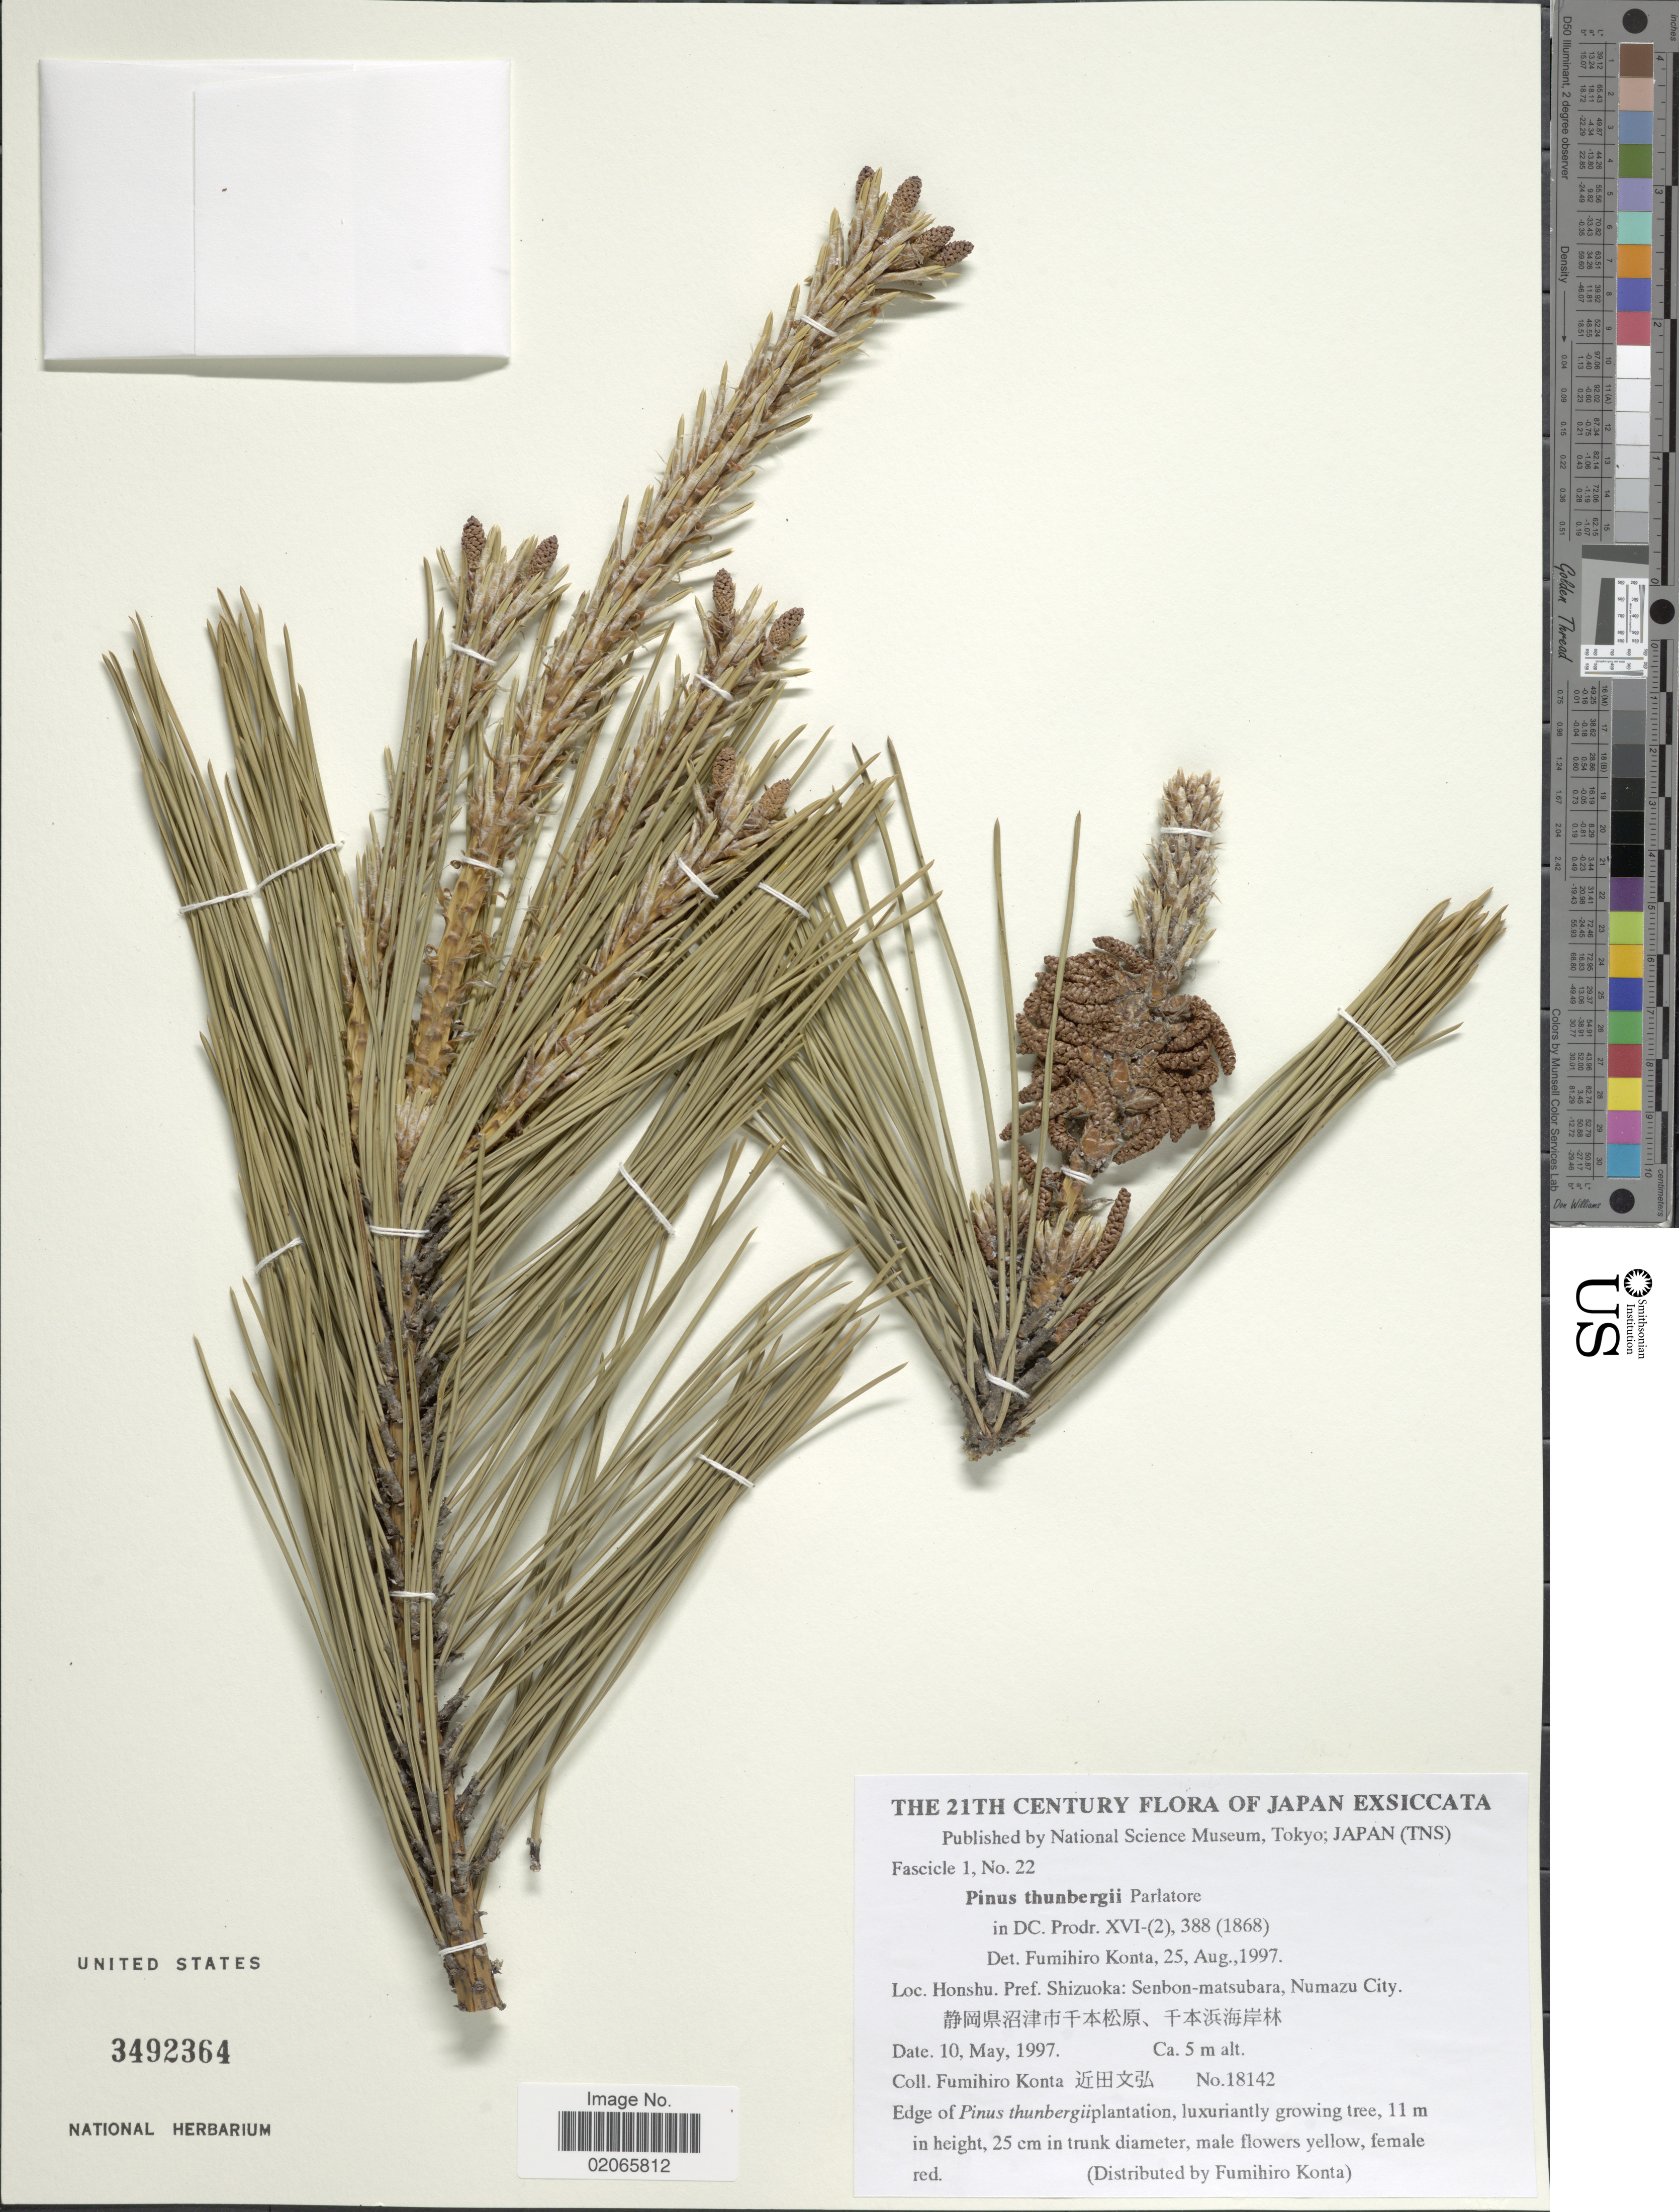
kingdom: Plantae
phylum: Tracheophyta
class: Pinopsida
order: Pinales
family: Pinaceae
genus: Pinus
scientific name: Pinus thunbergii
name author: Parl.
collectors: F. Konta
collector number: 18142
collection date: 1997-05-10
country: Japan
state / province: Sizuoka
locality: Honshu, Prof. Shizuoka: Senbon-matsubara, Numaza City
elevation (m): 5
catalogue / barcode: US 3492364